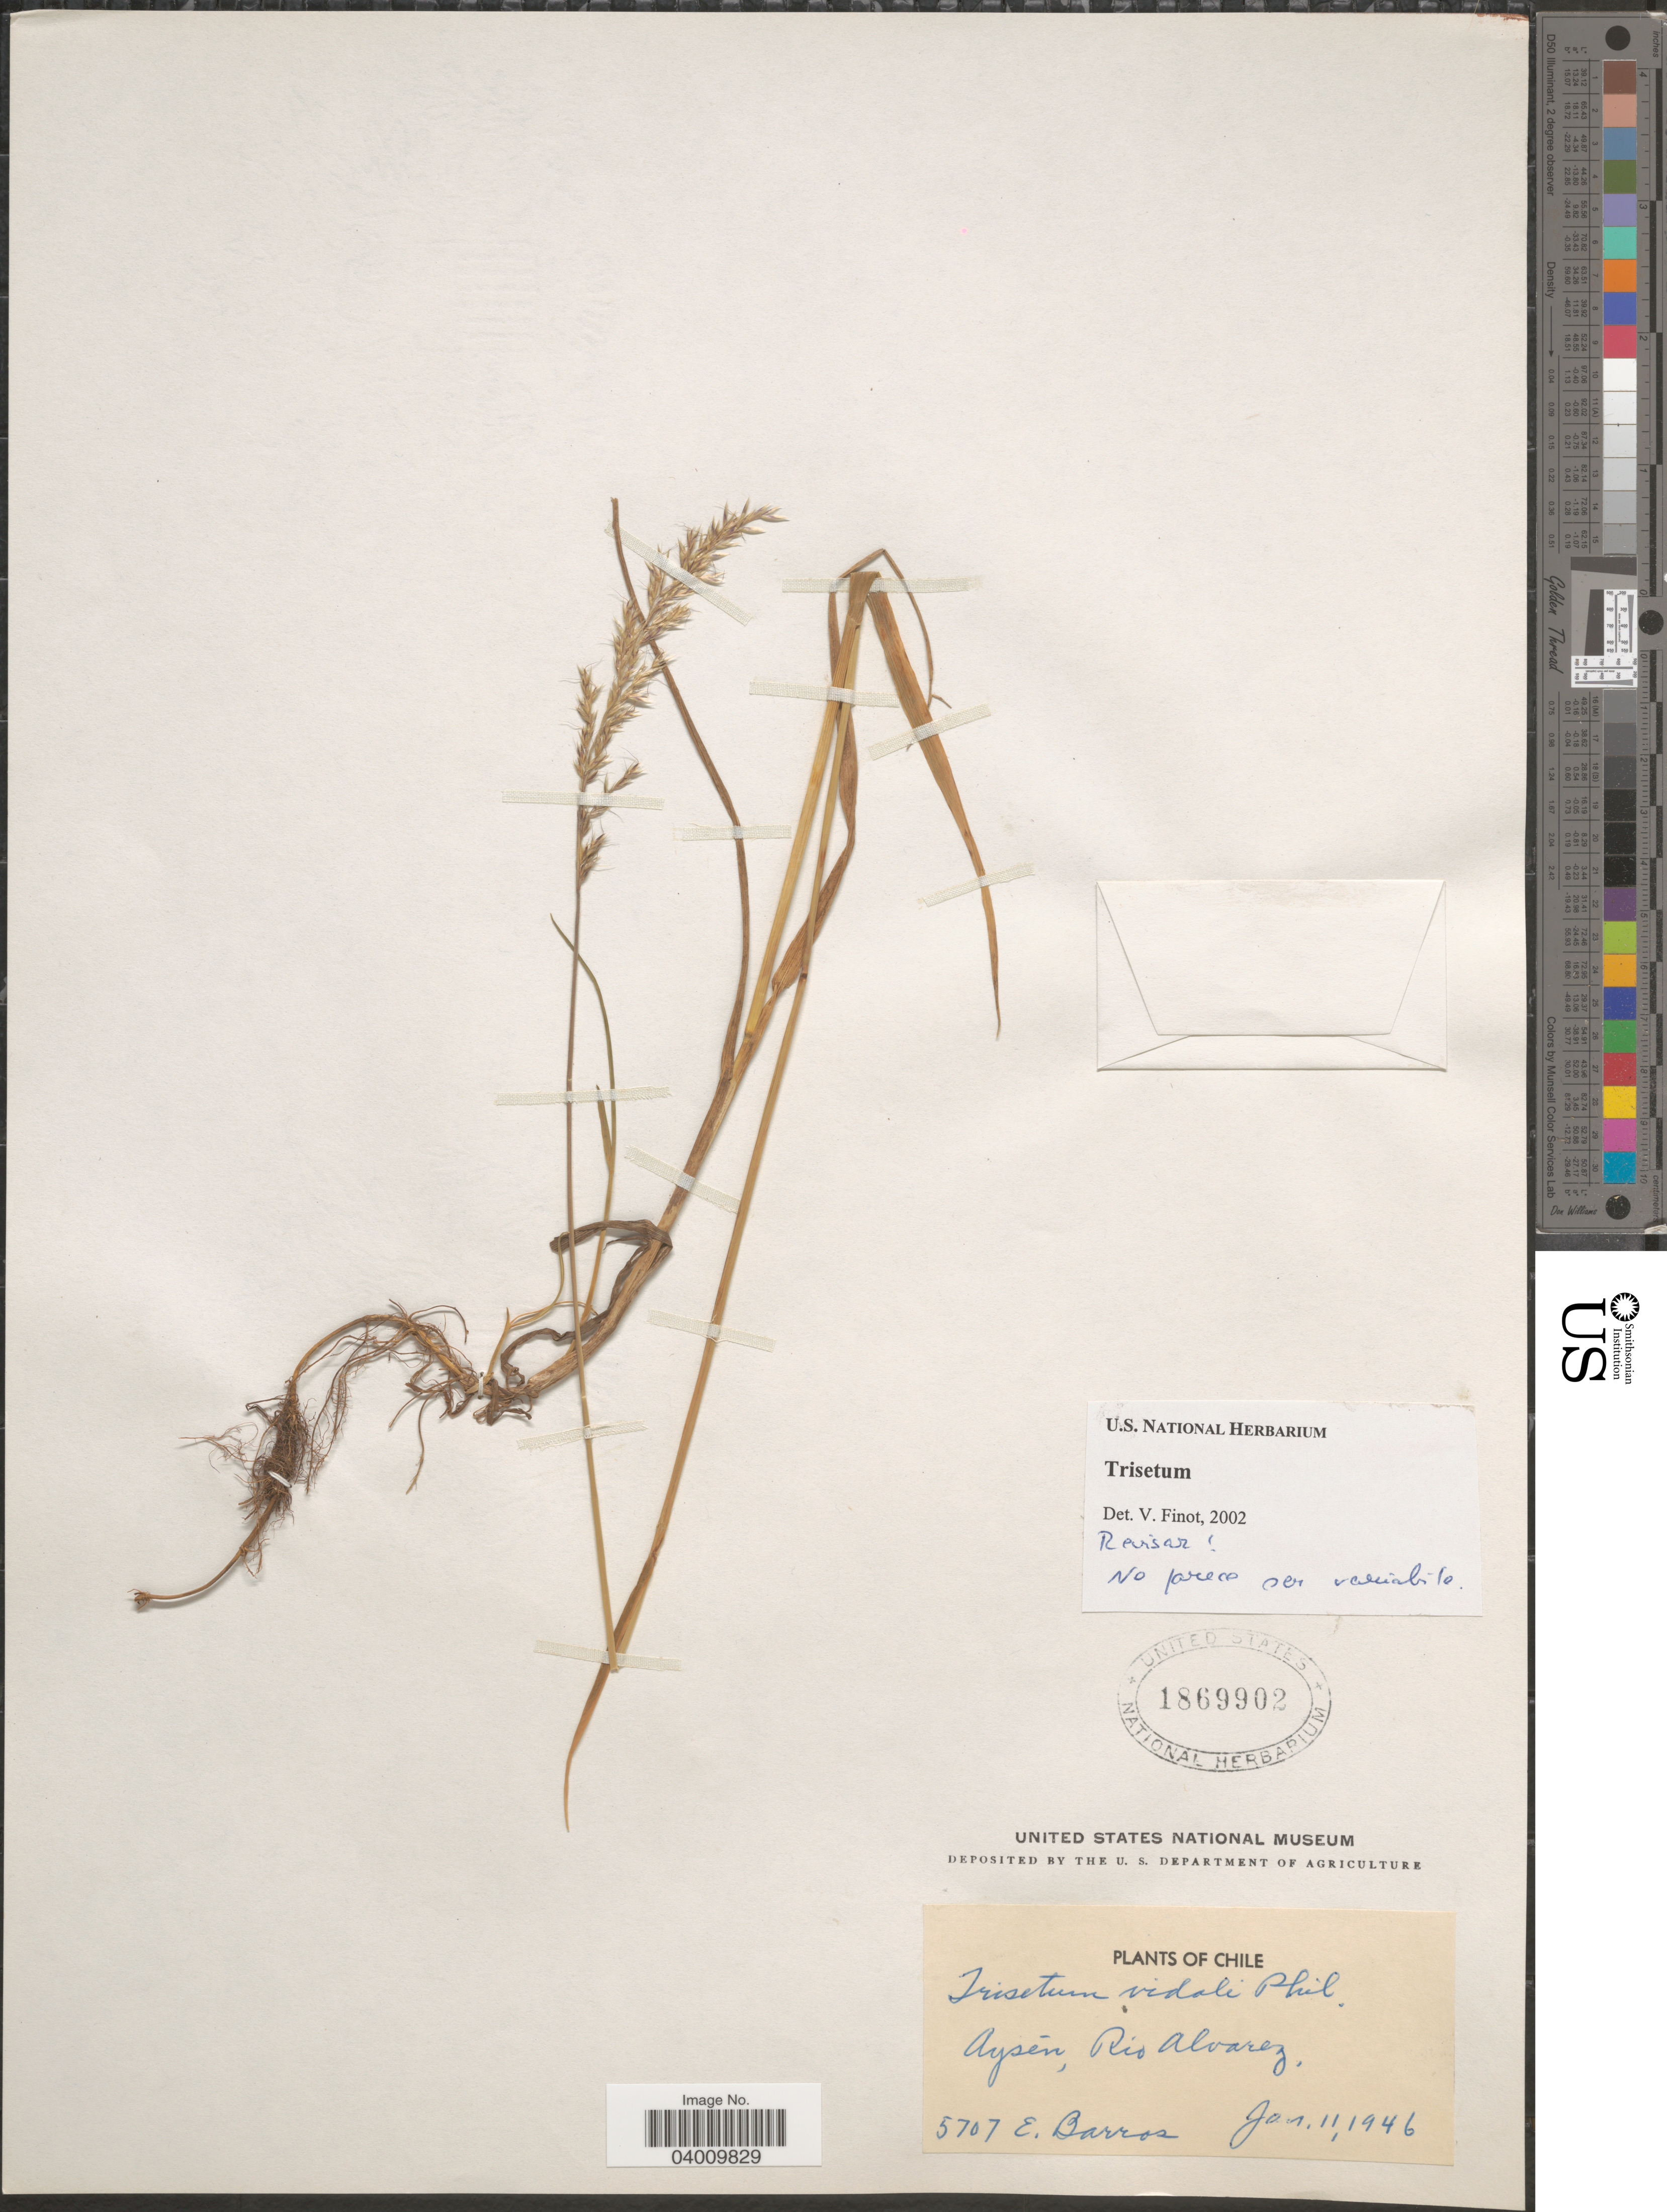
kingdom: Plantae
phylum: Tracheophyta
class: Liliopsida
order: Poales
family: Poaceae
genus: Koeleria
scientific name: Koeleria sp.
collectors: E. Barros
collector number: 5707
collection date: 1946-01-11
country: Chile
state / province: Aisén (XI)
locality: Aysén, Rio Alvarez.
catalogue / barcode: US 1869902